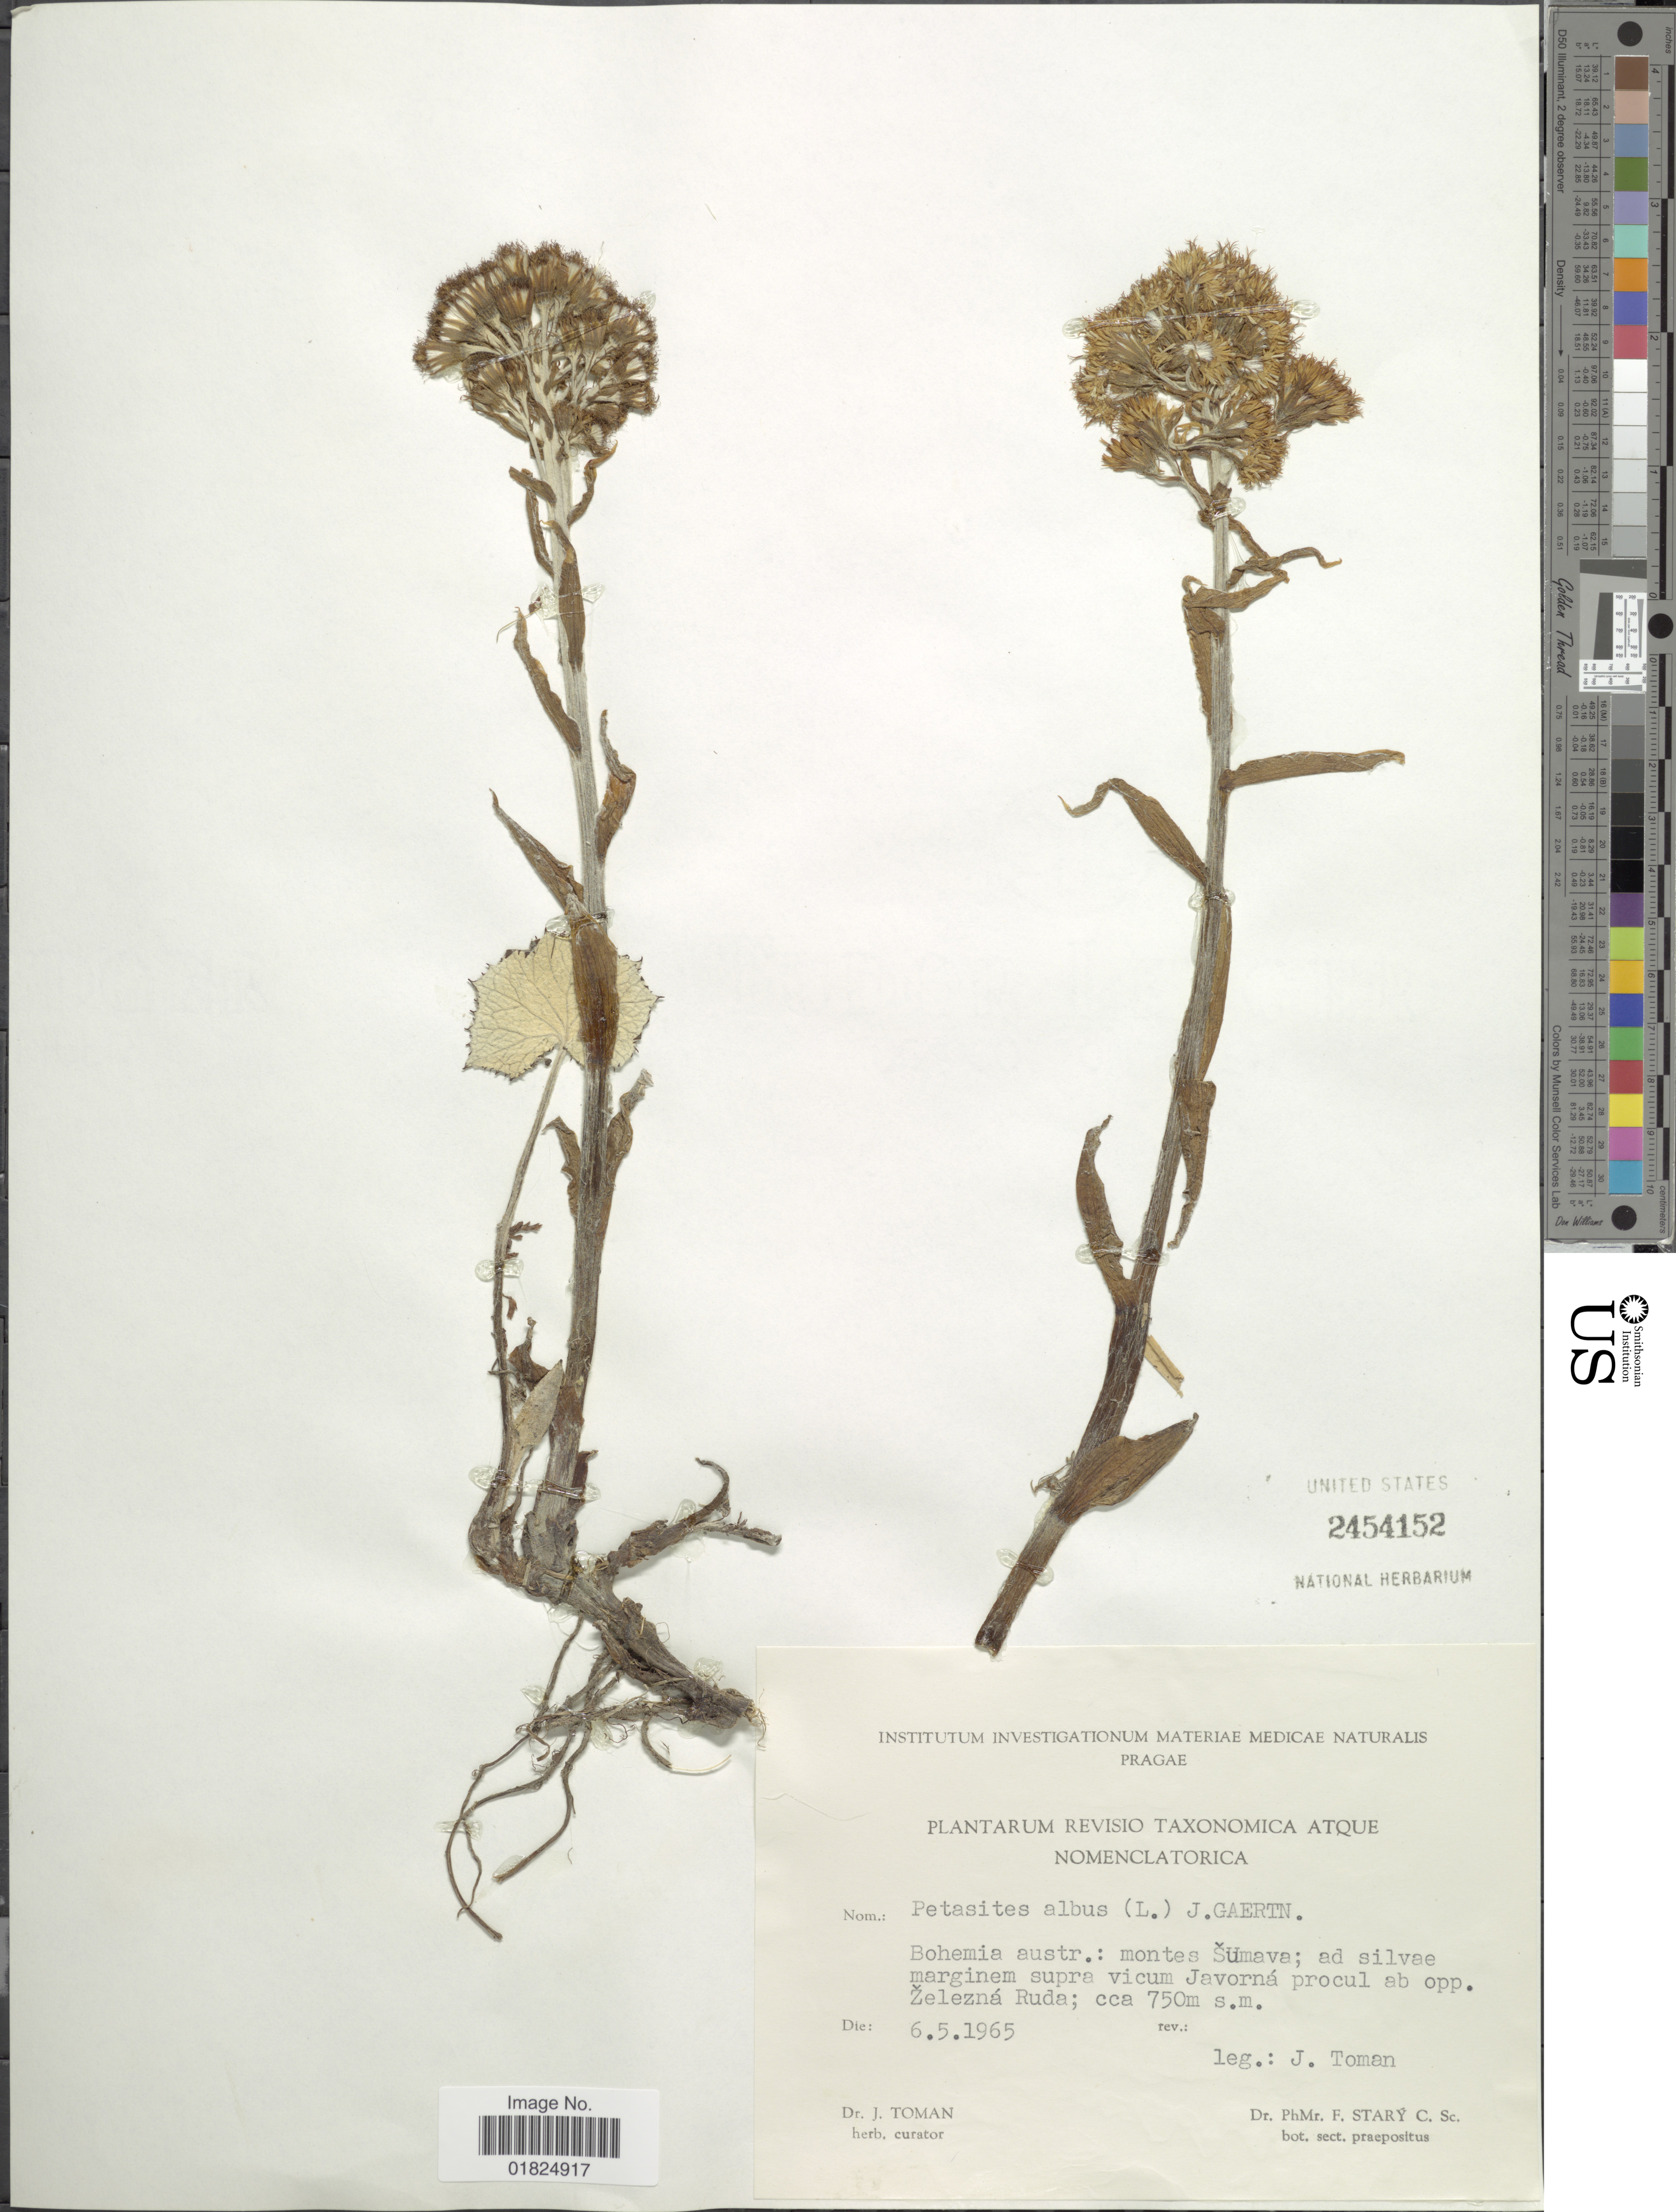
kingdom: Plantae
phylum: Tracheophyta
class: Magnoliopsida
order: Asterales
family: Asteraceae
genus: Petasites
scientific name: Petasites albus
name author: (L.) Gaertn.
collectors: J. Toman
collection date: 1965-05-06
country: Czechia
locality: Bohemia austr.: montes Sumava; ad silvae marginem supra vicum Javorna procul ab opp Zelezna Ruda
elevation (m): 750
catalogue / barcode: US 2454152